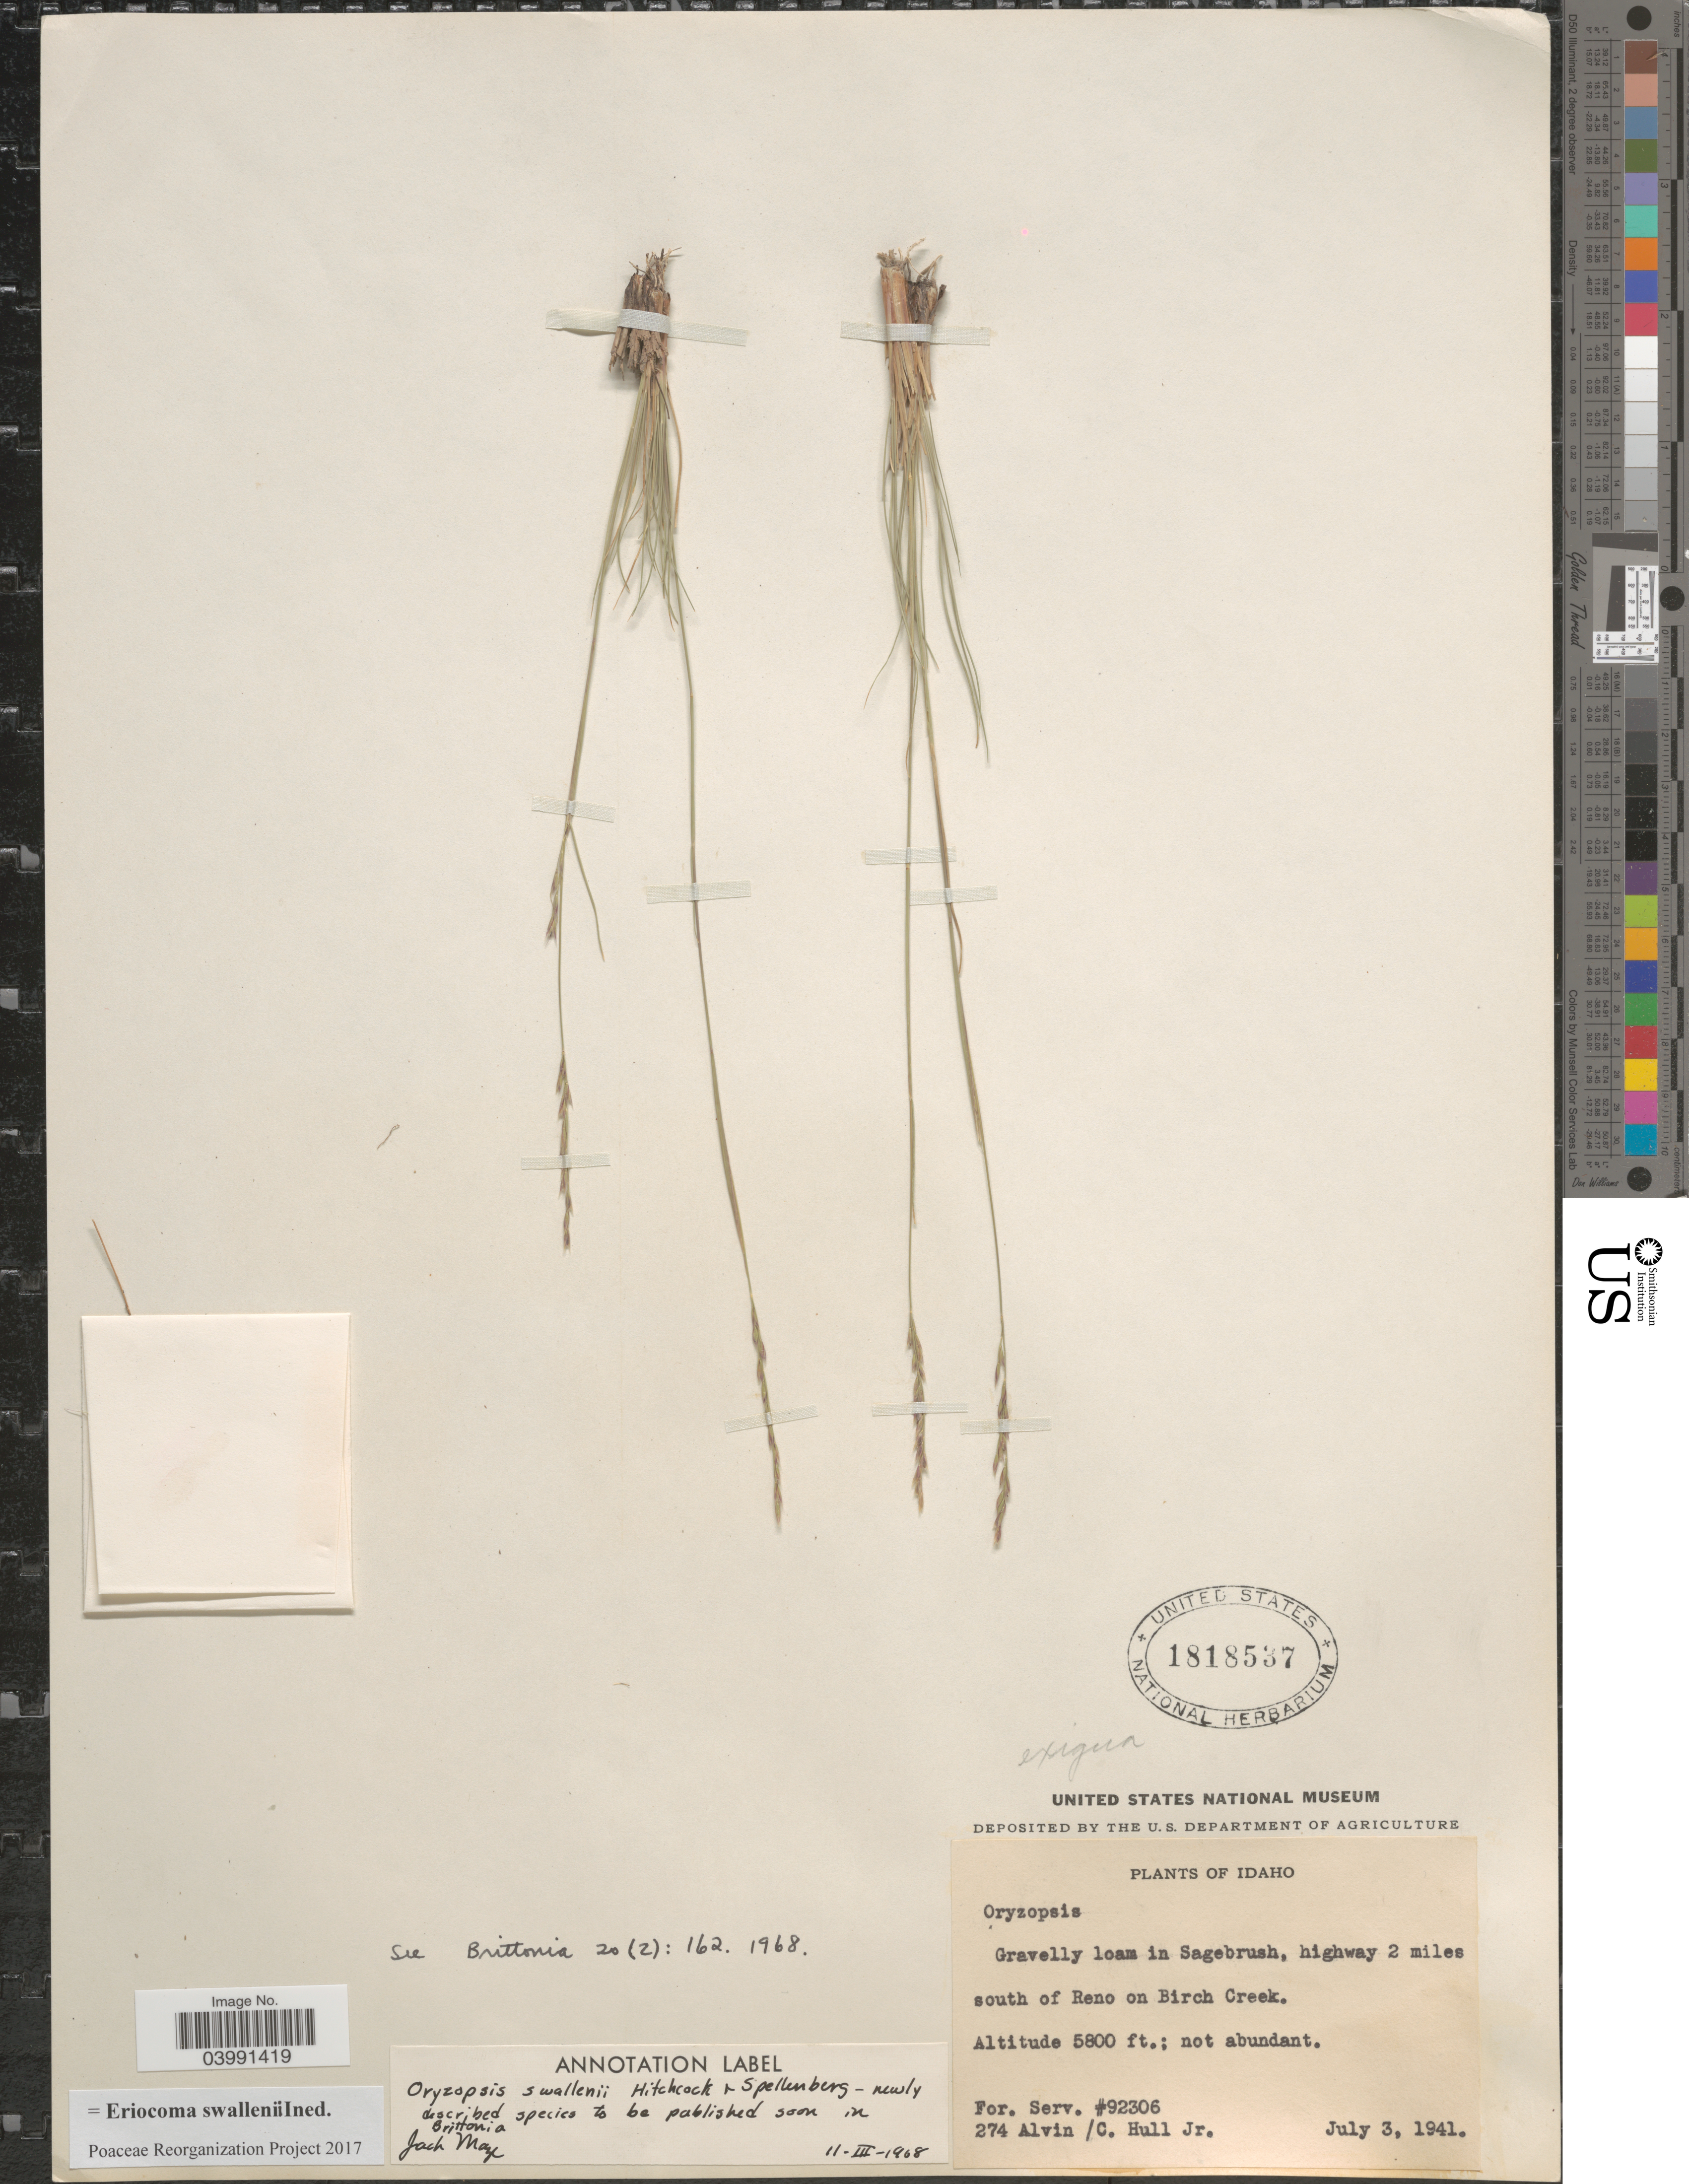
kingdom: Plantae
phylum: Tracheophyta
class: Liliopsida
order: Poales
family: Poaceae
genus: Eriocoma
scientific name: Eriocoma swallenii ined.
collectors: A. Hull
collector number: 274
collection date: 1941-07-03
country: United States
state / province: Idaho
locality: Highway 2 miles south of Reno on Birch Creek.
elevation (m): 1768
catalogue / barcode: US 1818537